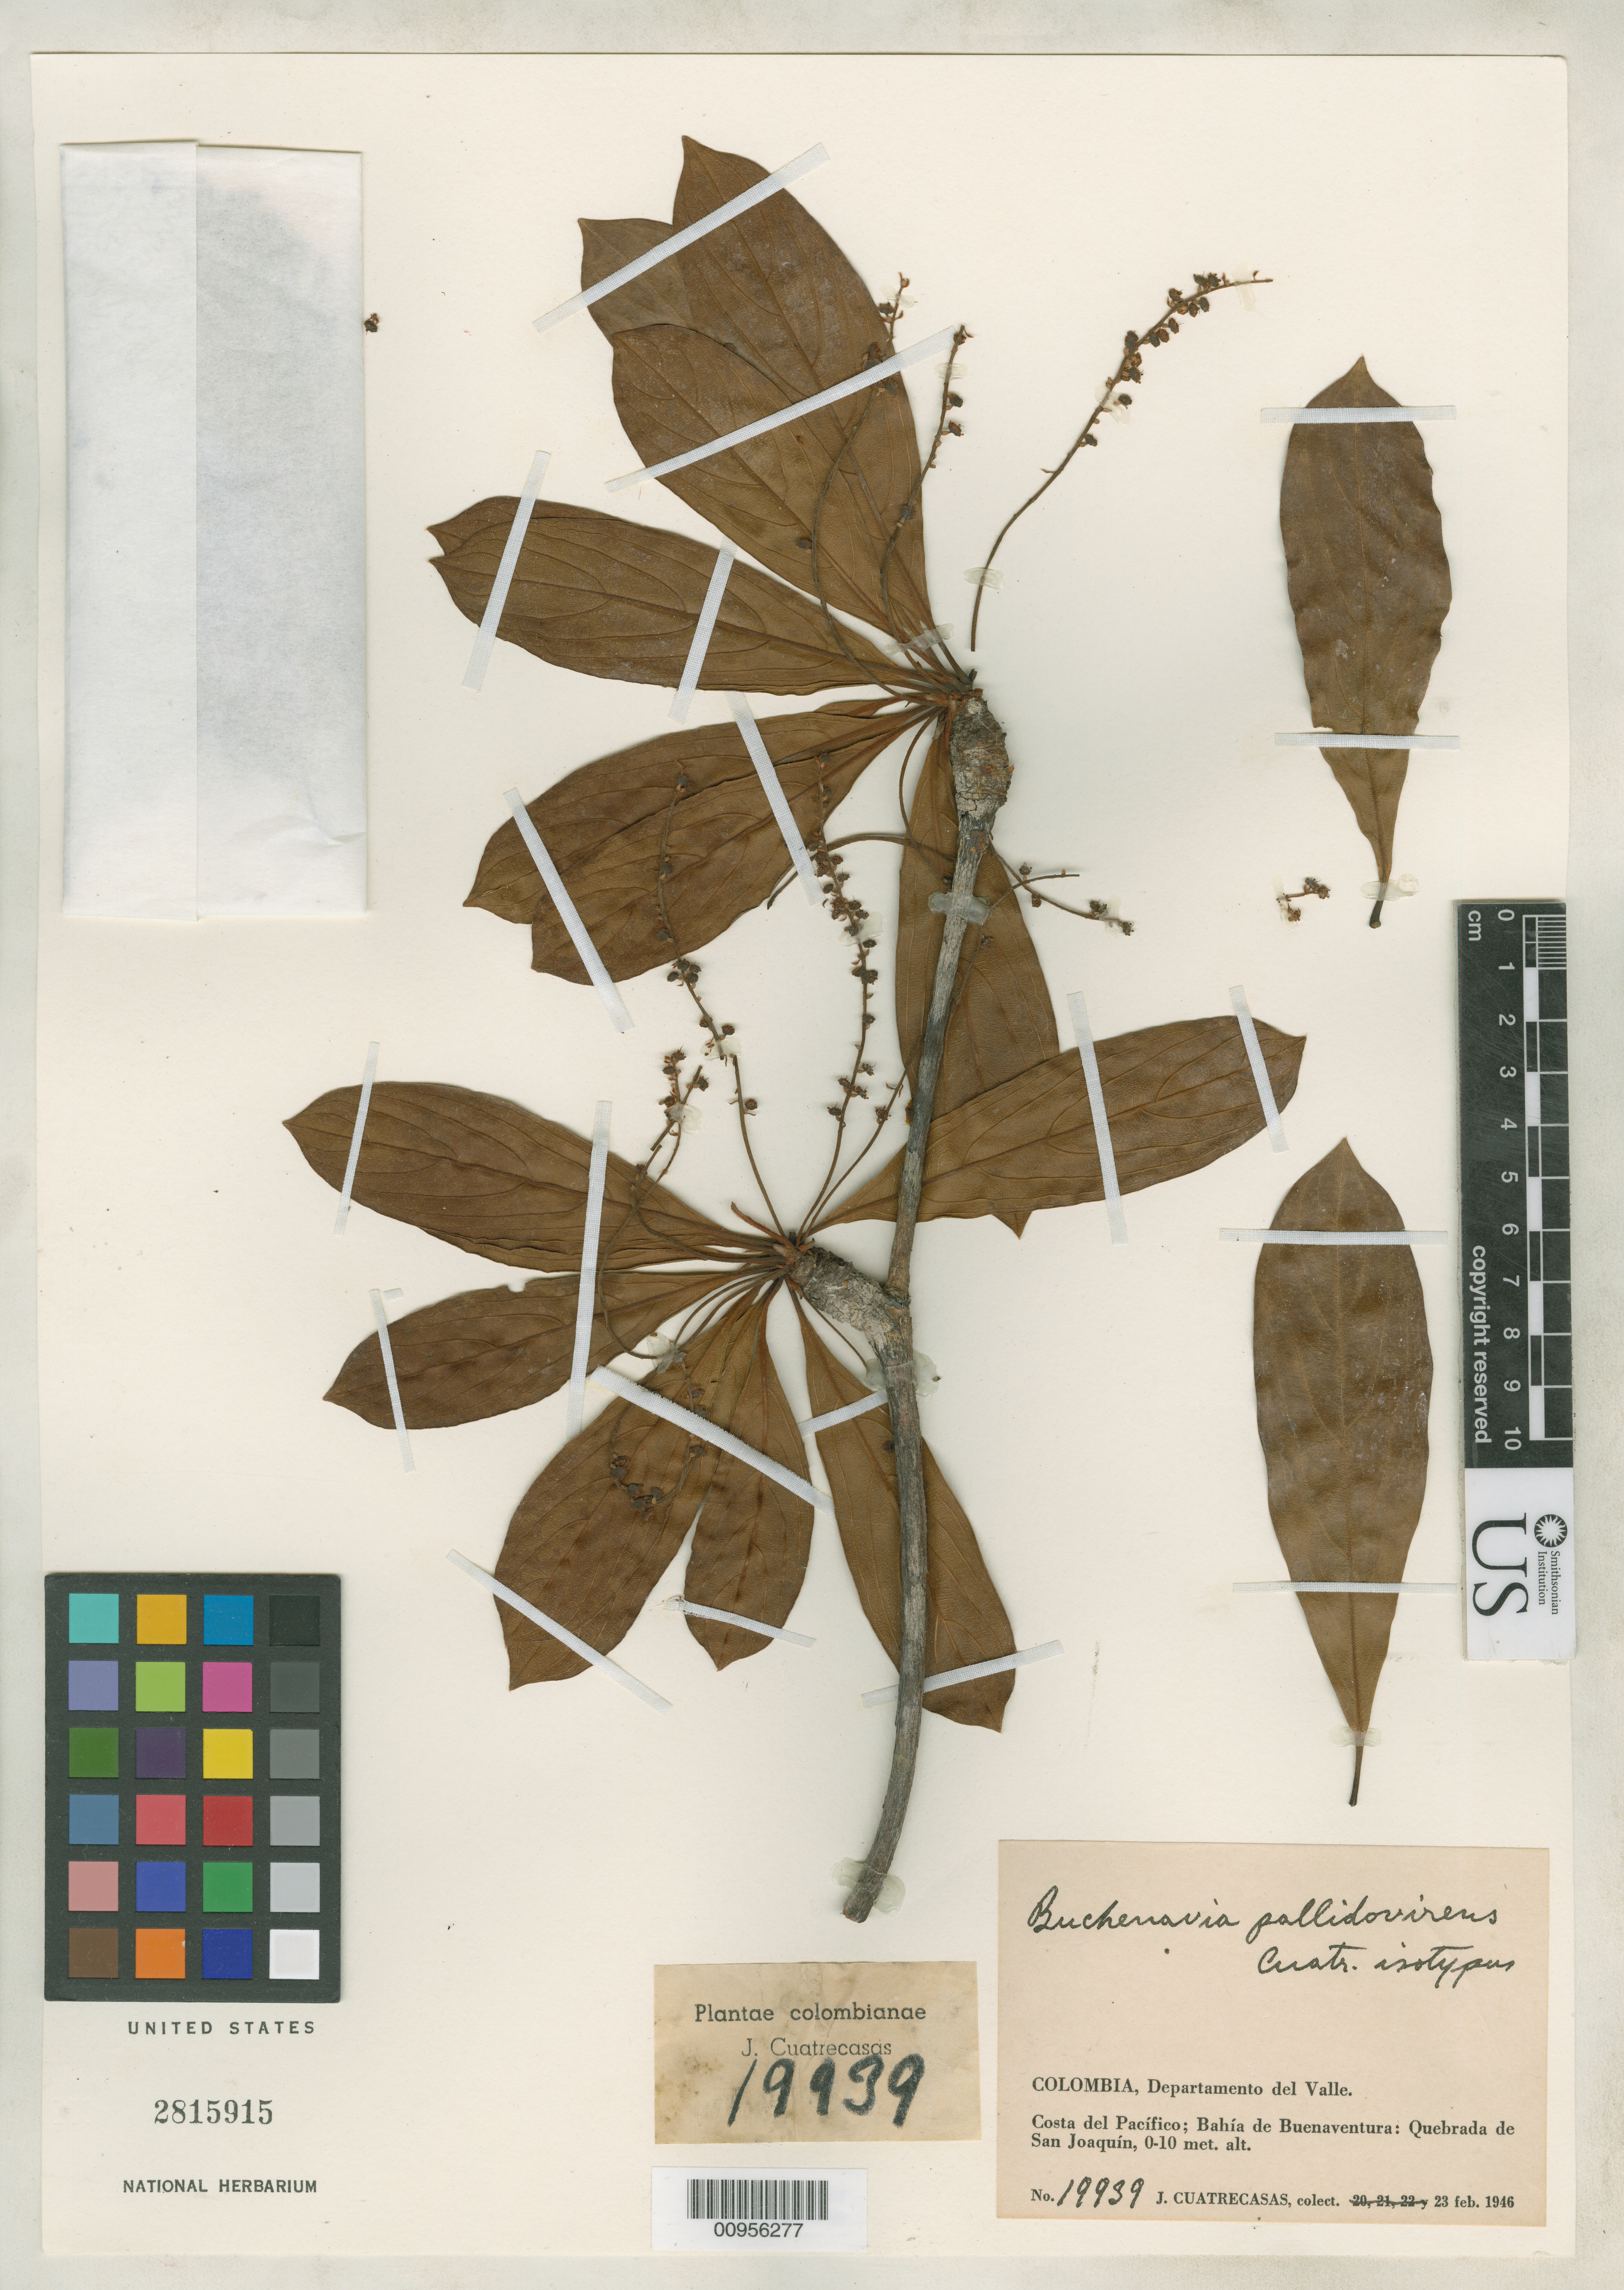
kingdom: Plantae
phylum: Tracheophyta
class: Magnoliopsida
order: Myrtales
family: Combretaceae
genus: Buchenavia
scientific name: Buchenavia pallidovirens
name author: Cuatrec.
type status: Isotype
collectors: J. Cuatrecasas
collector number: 19939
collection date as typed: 23 Feb 1946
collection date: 1946-02-23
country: Colombia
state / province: Valle del Cauca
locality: Departamento del Valle, Costa del Pacífico; Bahía de Buenaventura: Quebrada de San Joaquín.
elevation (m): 0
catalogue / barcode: US 2815915